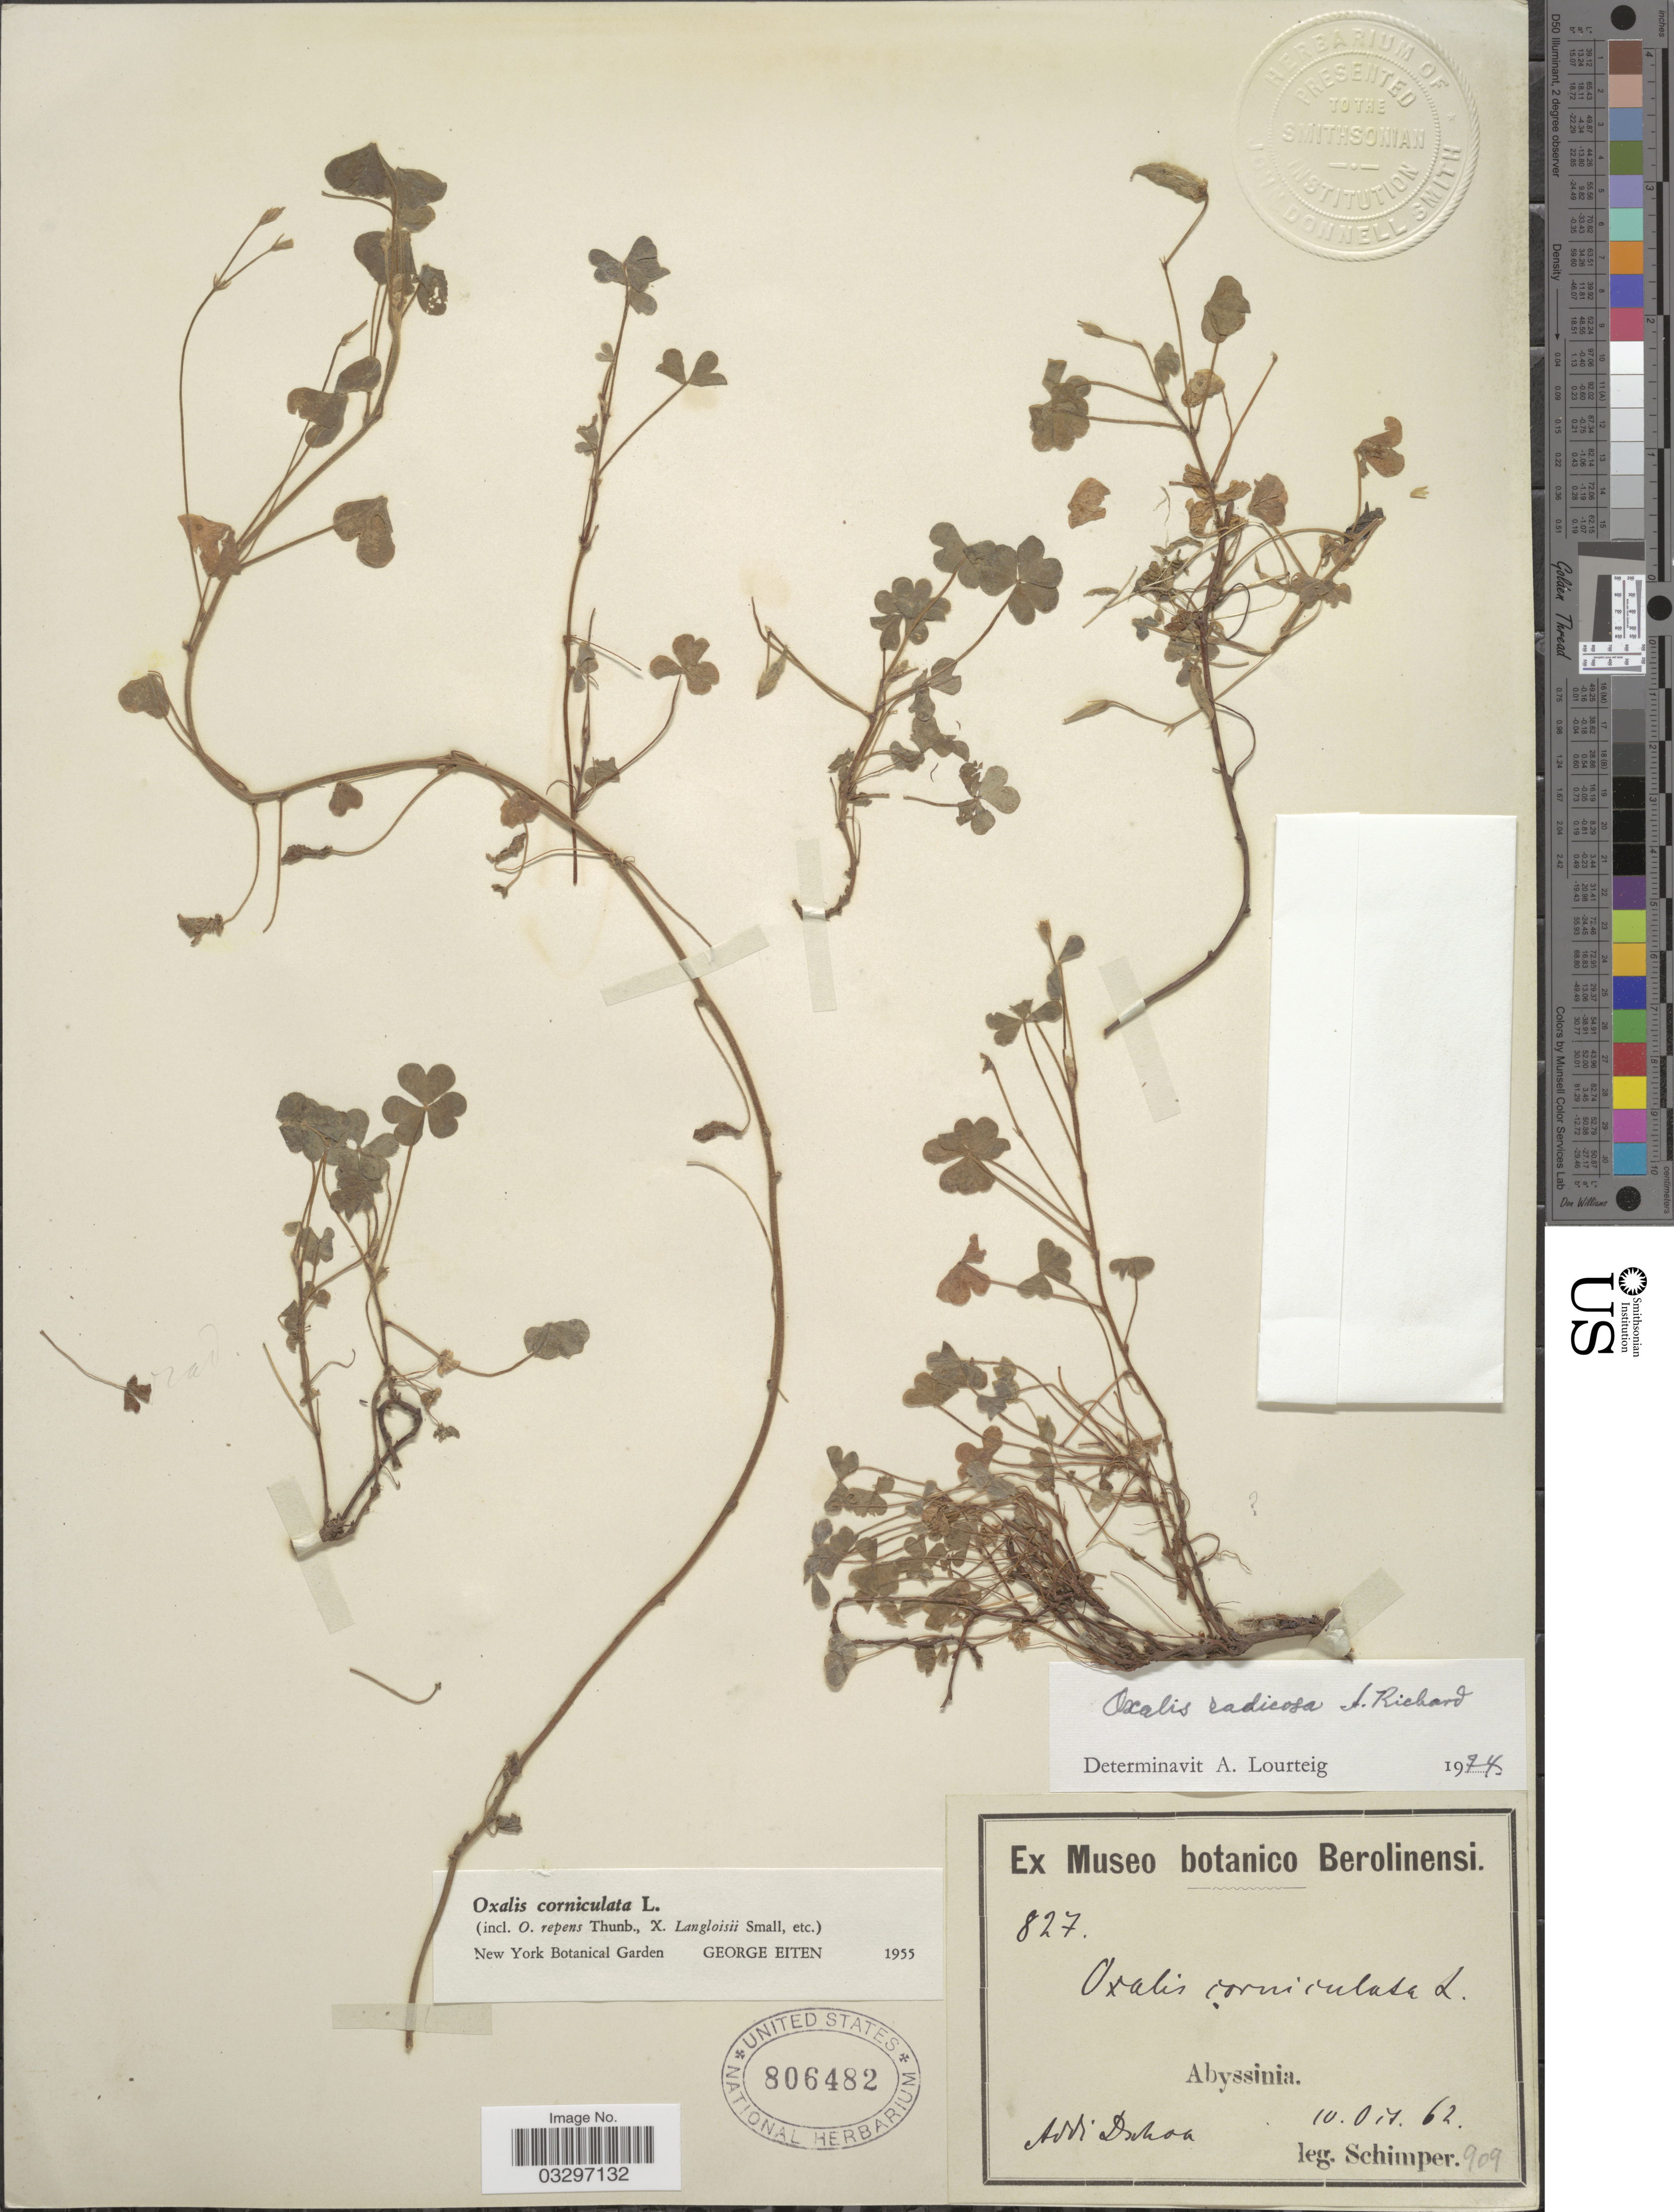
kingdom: Plantae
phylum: Tracheophyta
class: Magnoliopsida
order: Oxalidales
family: Oxalidaceae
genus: Oxalis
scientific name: Oxalis radicosa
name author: A. Rich.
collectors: -. Schimper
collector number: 827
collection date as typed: Transcribed d/m/y: 10/7/62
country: Ethiopia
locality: Abyssinia, Addi Duhoa [interpreted].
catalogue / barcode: US 806482